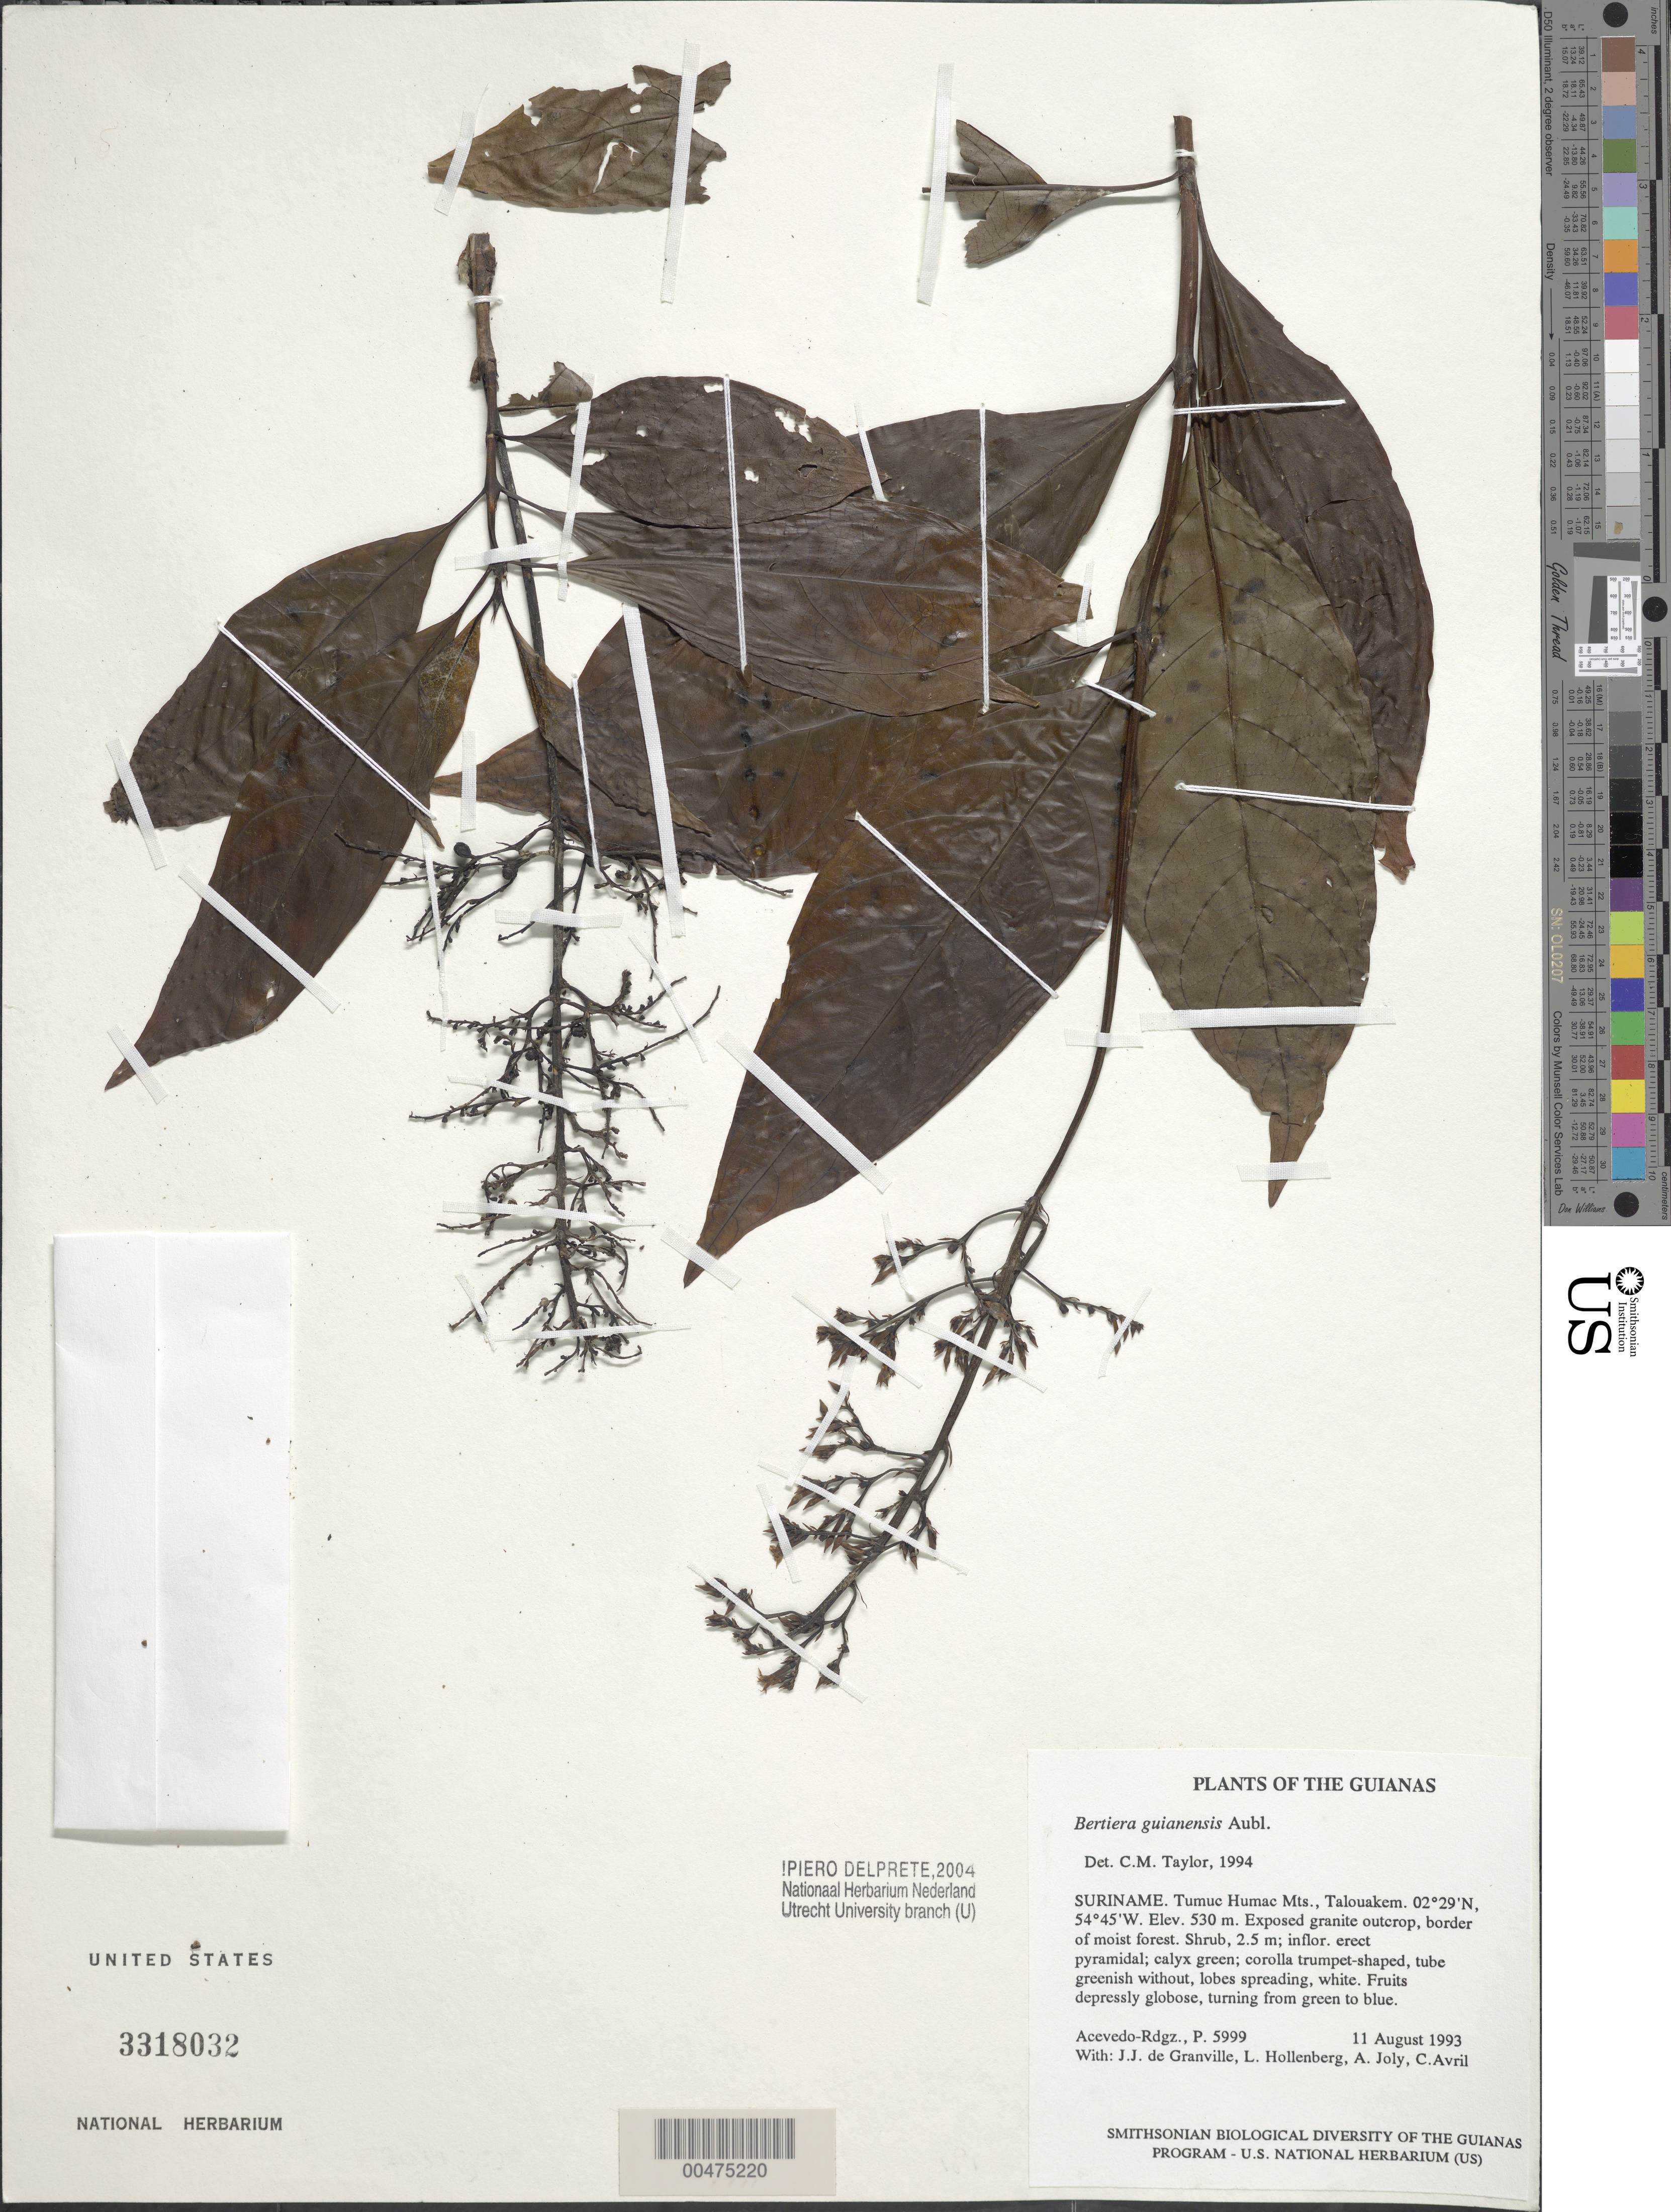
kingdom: Plantae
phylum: Tracheophyta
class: Magnoliopsida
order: Gentianales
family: Rubiaceae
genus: Bertiera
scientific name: Bertiera guianensis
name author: Aubl.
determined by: Taylor, Charlotte M.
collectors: P. Acevedo-Rodr.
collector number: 5999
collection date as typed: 11 Aug 1993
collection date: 1993-08-11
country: Suriname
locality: Tumuc Humac Mts., Talouakem.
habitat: Exposed granite outcrop, border of moist forest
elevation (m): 530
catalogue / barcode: US 3318032